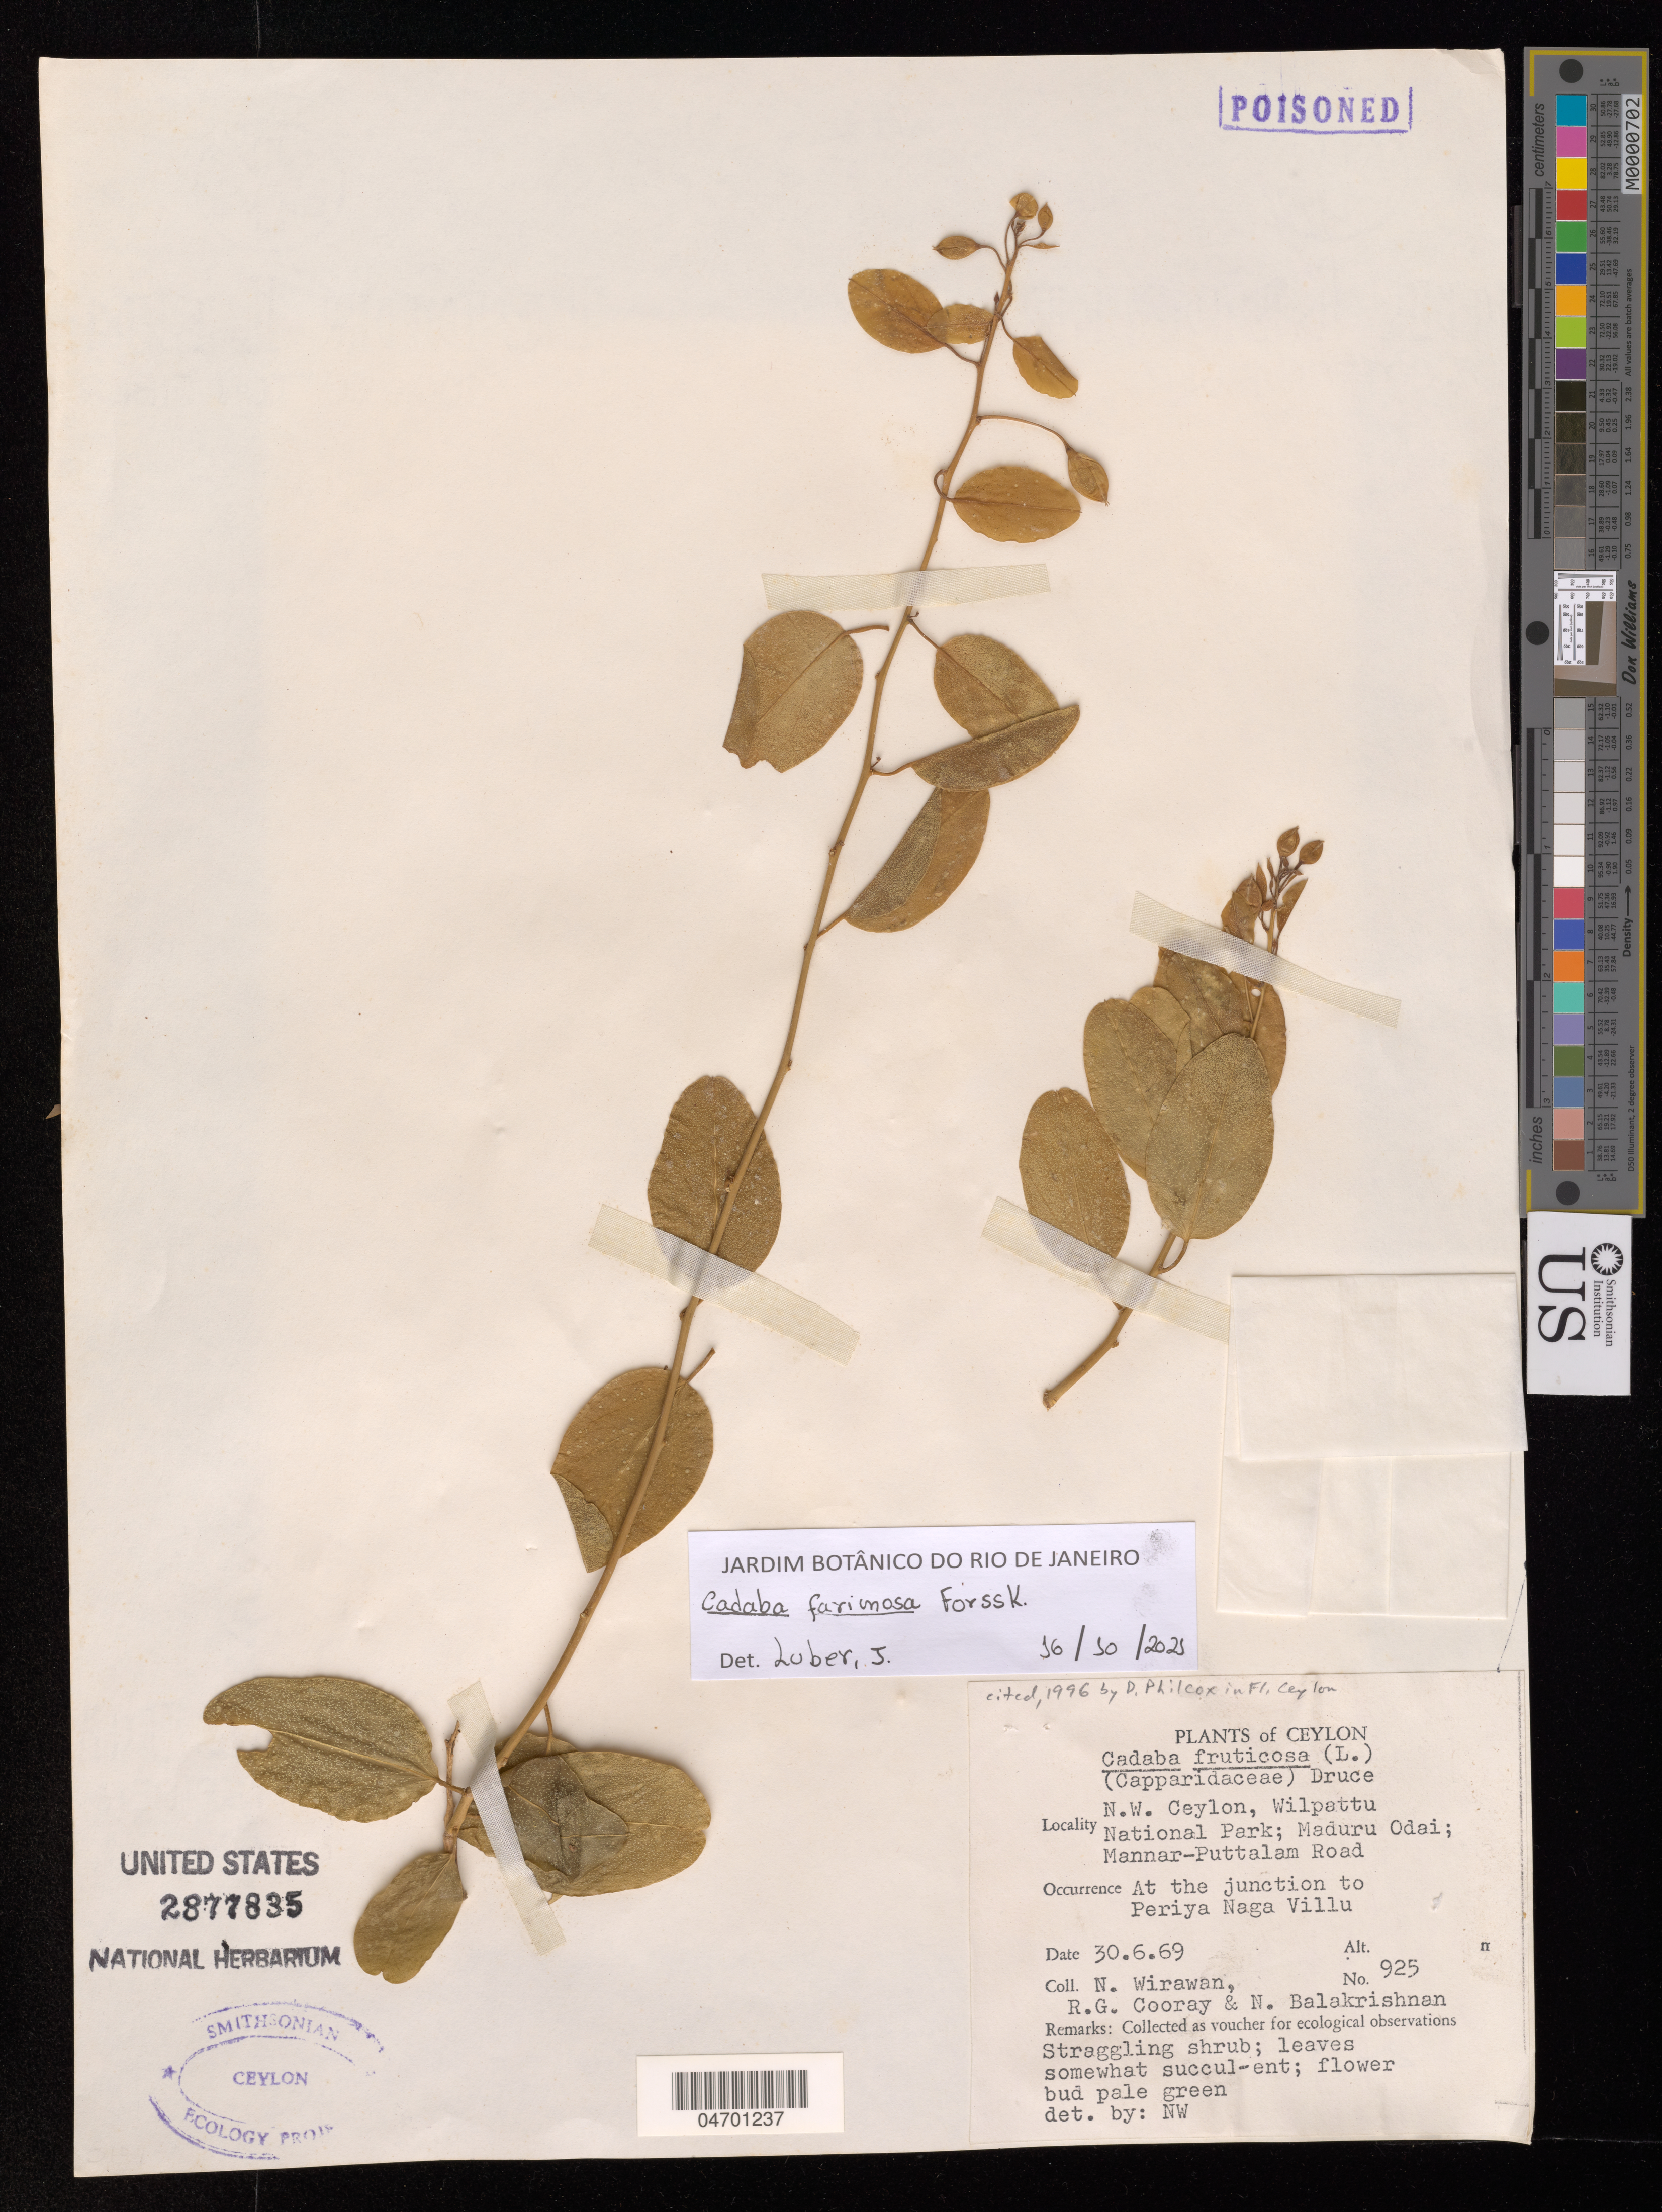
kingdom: Plantae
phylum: Tracheophyta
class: Magnoliopsida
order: Brassicales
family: Capparaceae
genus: Cadaba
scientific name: Cadaba farinosa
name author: Forssk.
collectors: N. Wirawan, R. Cooray & N. Balakrishnan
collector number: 925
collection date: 1969-06-30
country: Sri Lanka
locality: Ceylon. N.W. Ceylon, Wilpattu National Park; Maduru Odai; Mannar-Puttalam Road. At the junction to Periya Naga Villu.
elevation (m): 925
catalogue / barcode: US 2877835